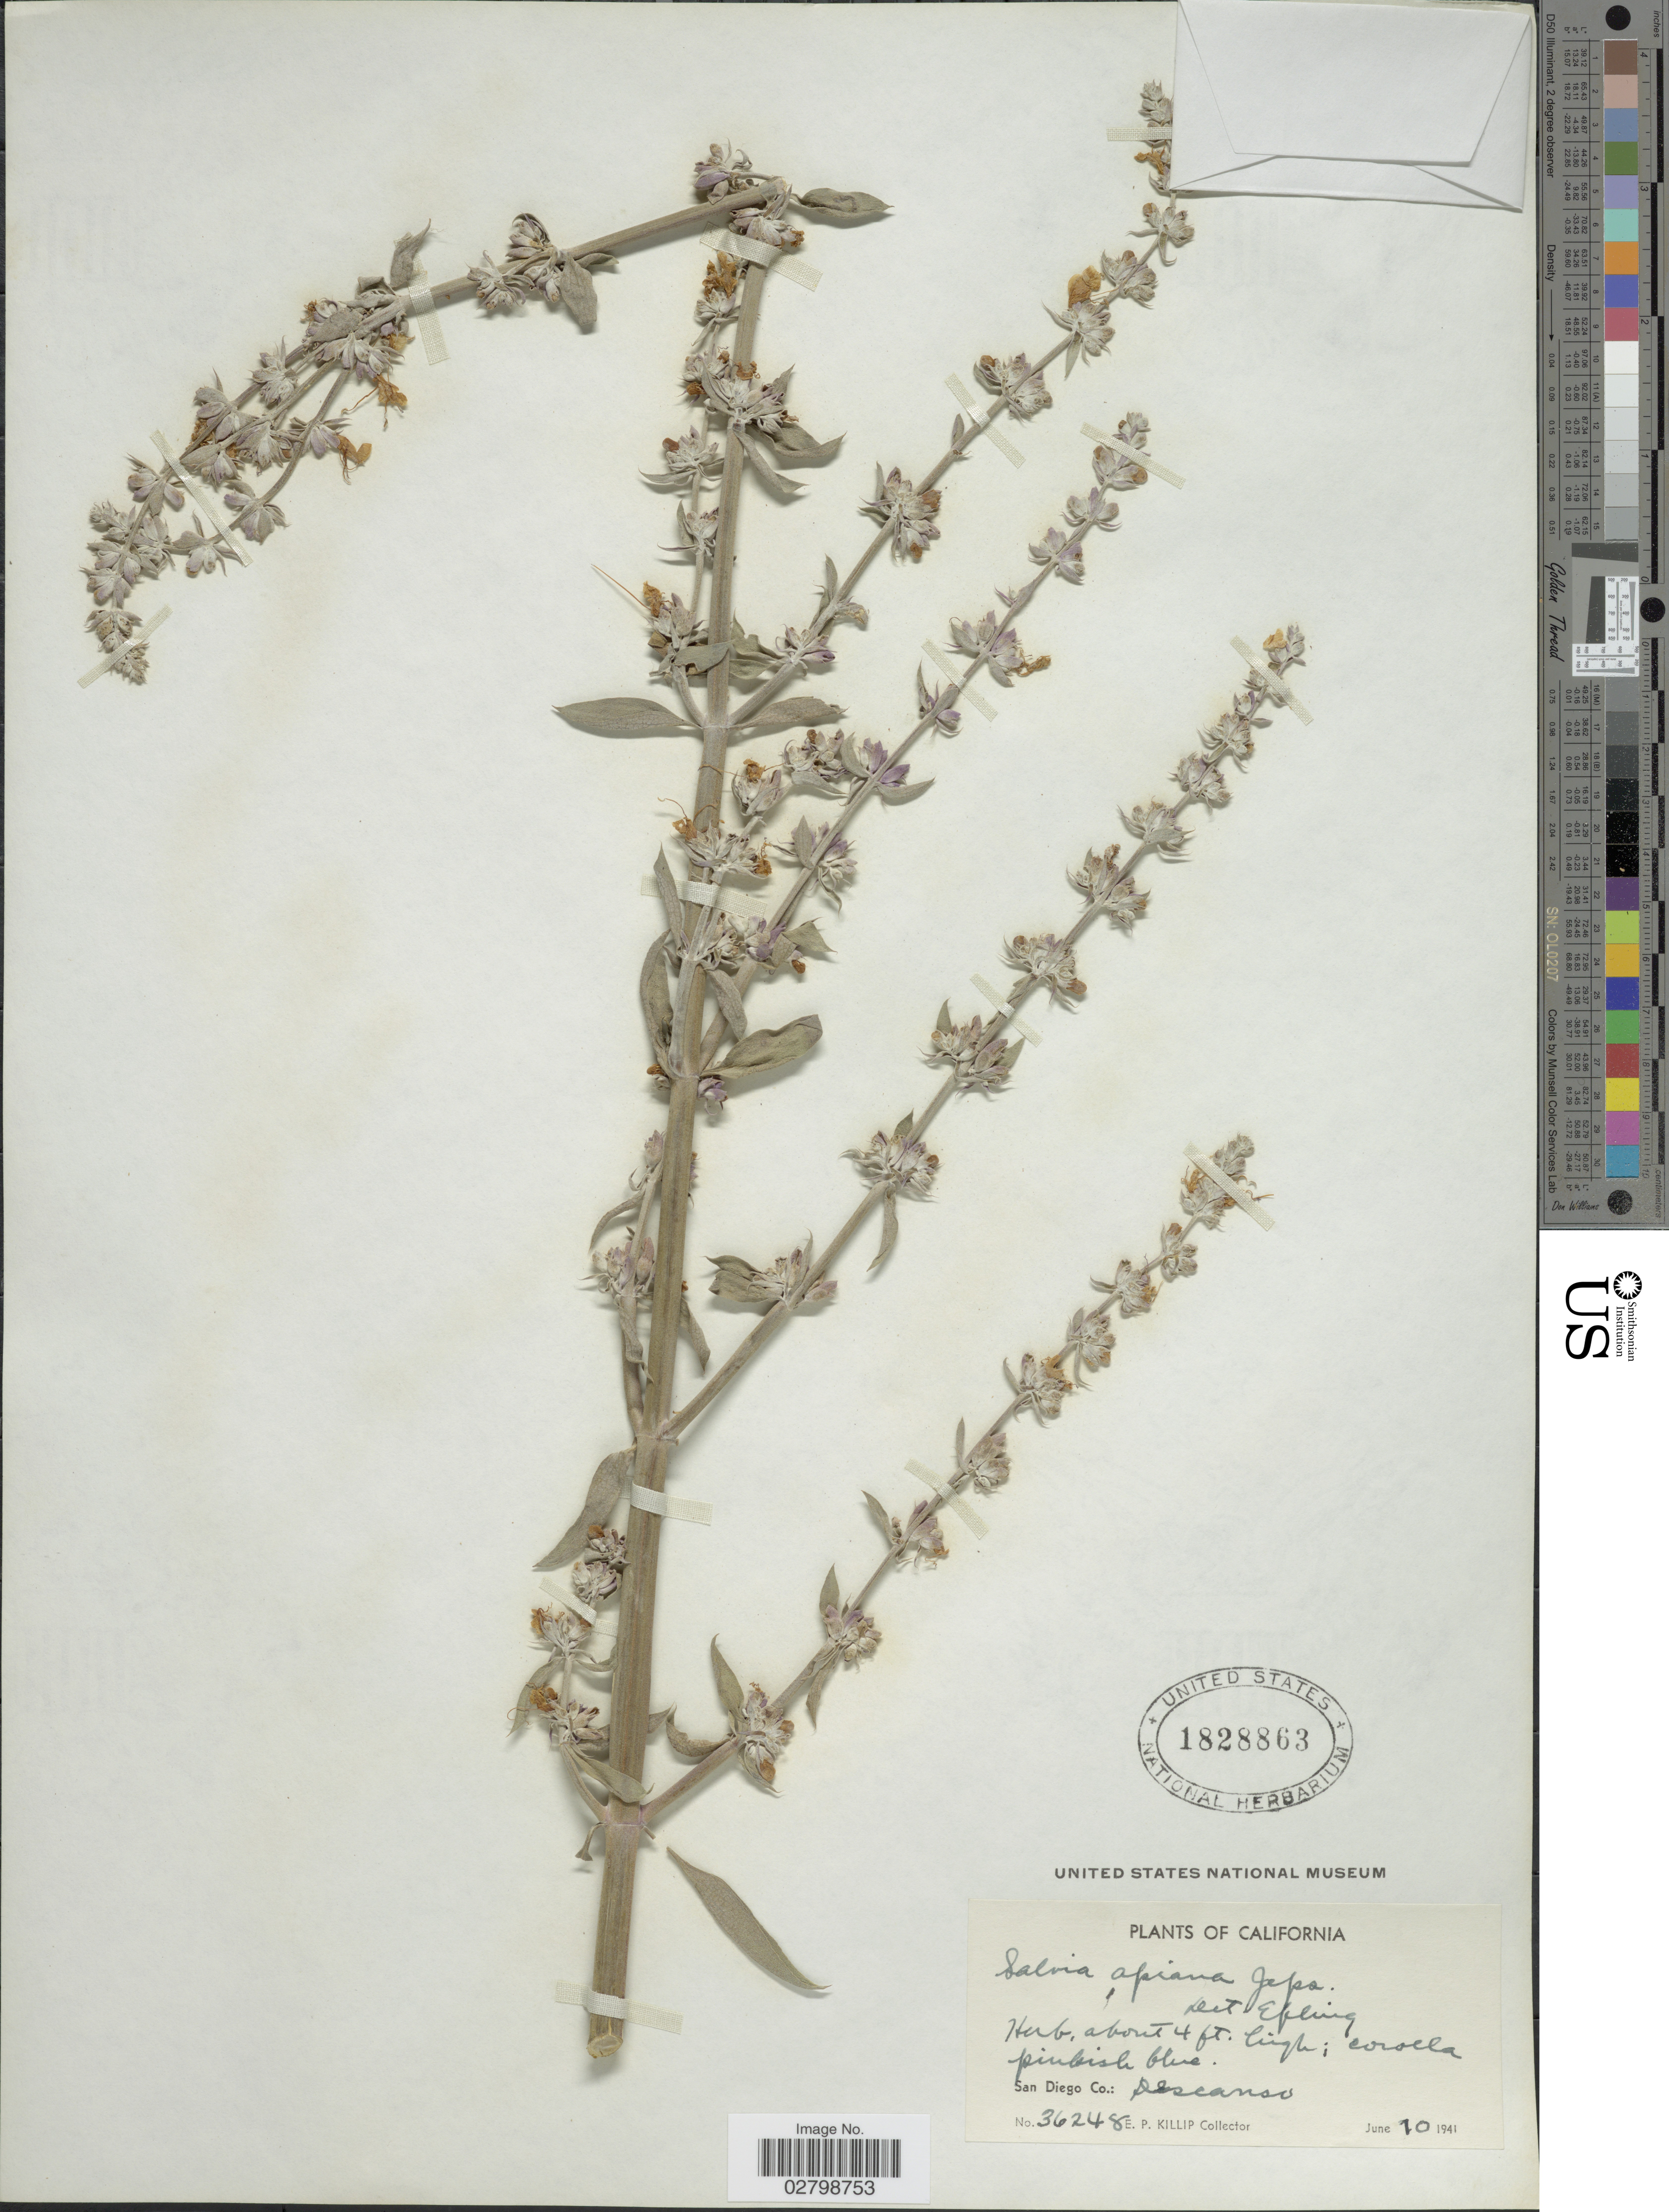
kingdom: Plantae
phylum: Tracheophyta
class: Magnoliopsida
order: Lamiales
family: Lamiaceae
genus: Salvia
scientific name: Salvia apiana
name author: Jeps.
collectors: E. P. Killip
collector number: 36248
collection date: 1941-06-10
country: United States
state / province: California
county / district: San Diego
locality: San Diego Co.: Descanso.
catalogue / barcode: US 1828863